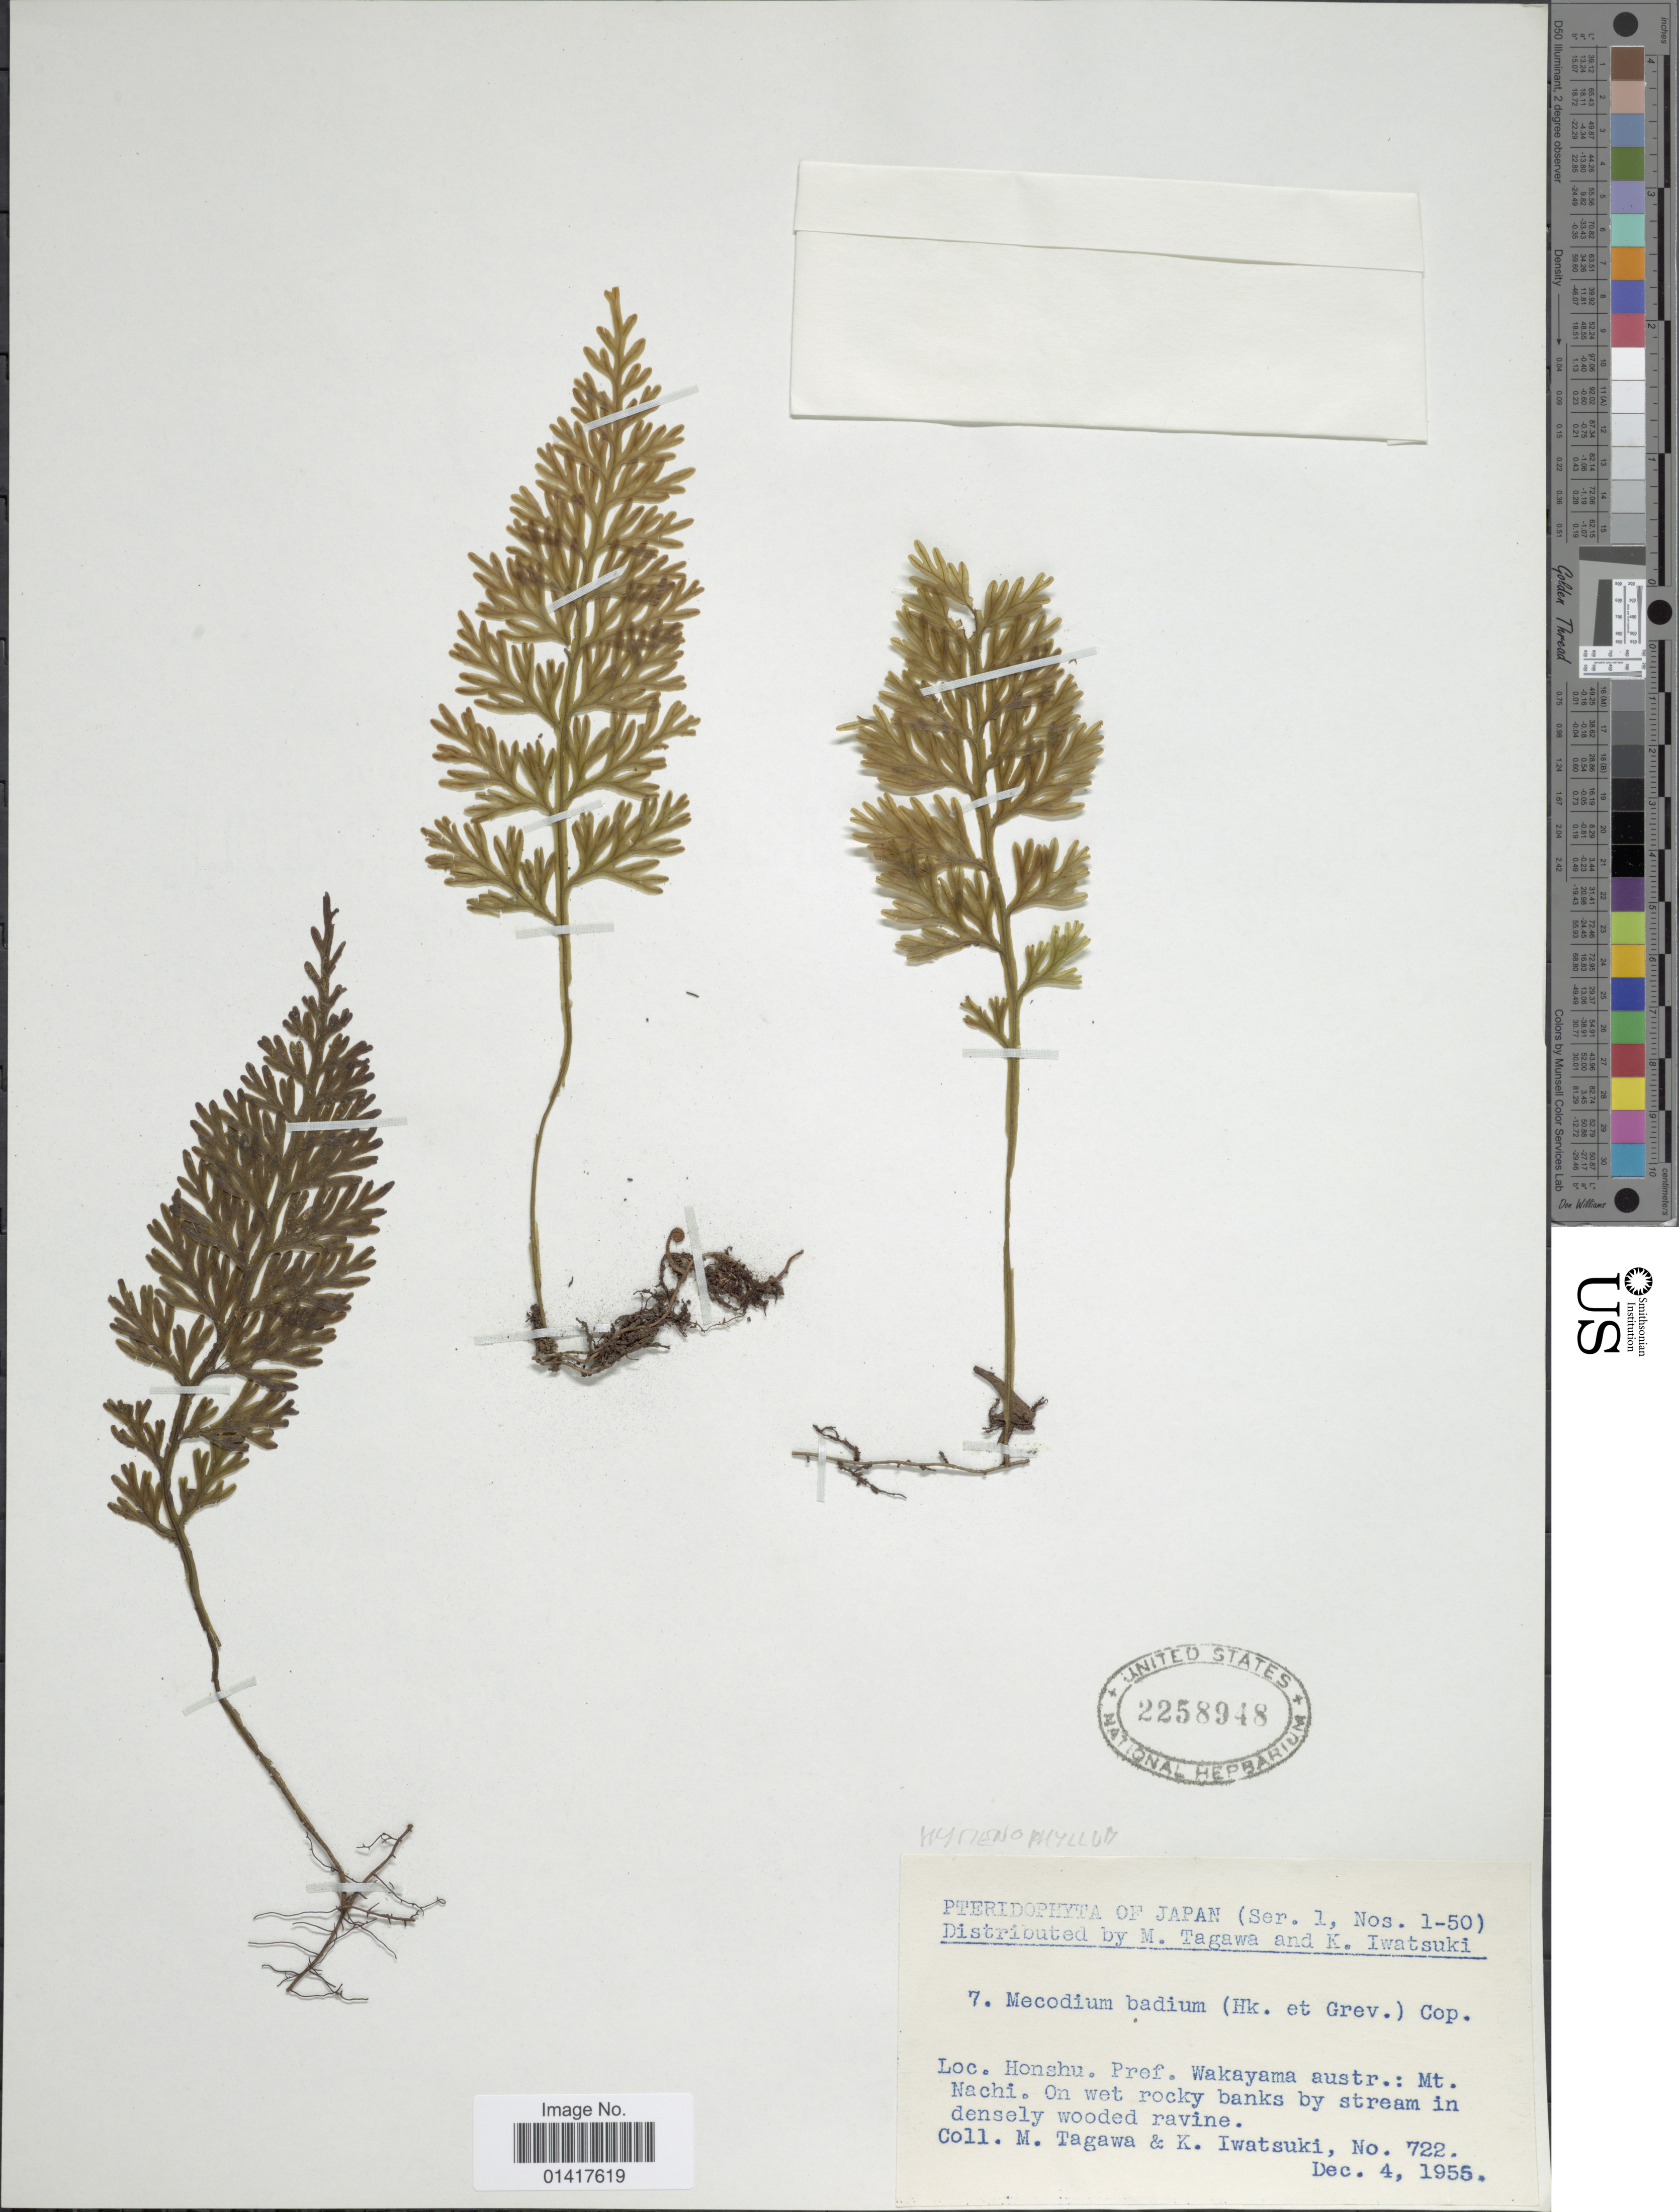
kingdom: Plantae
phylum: Tracheophyta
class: Polypodiopsida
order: Hymenophyllales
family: Hymenophyllaceae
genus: Hymenophyllum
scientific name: Hymenophyllum badium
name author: Hook. & Grev.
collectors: M. Tagawa & K. Iwatsuki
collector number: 722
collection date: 1955-12-04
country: Japan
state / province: Wakayama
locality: Honshu. Pref. Wakayama: Mt. Nachi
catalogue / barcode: US 2258948